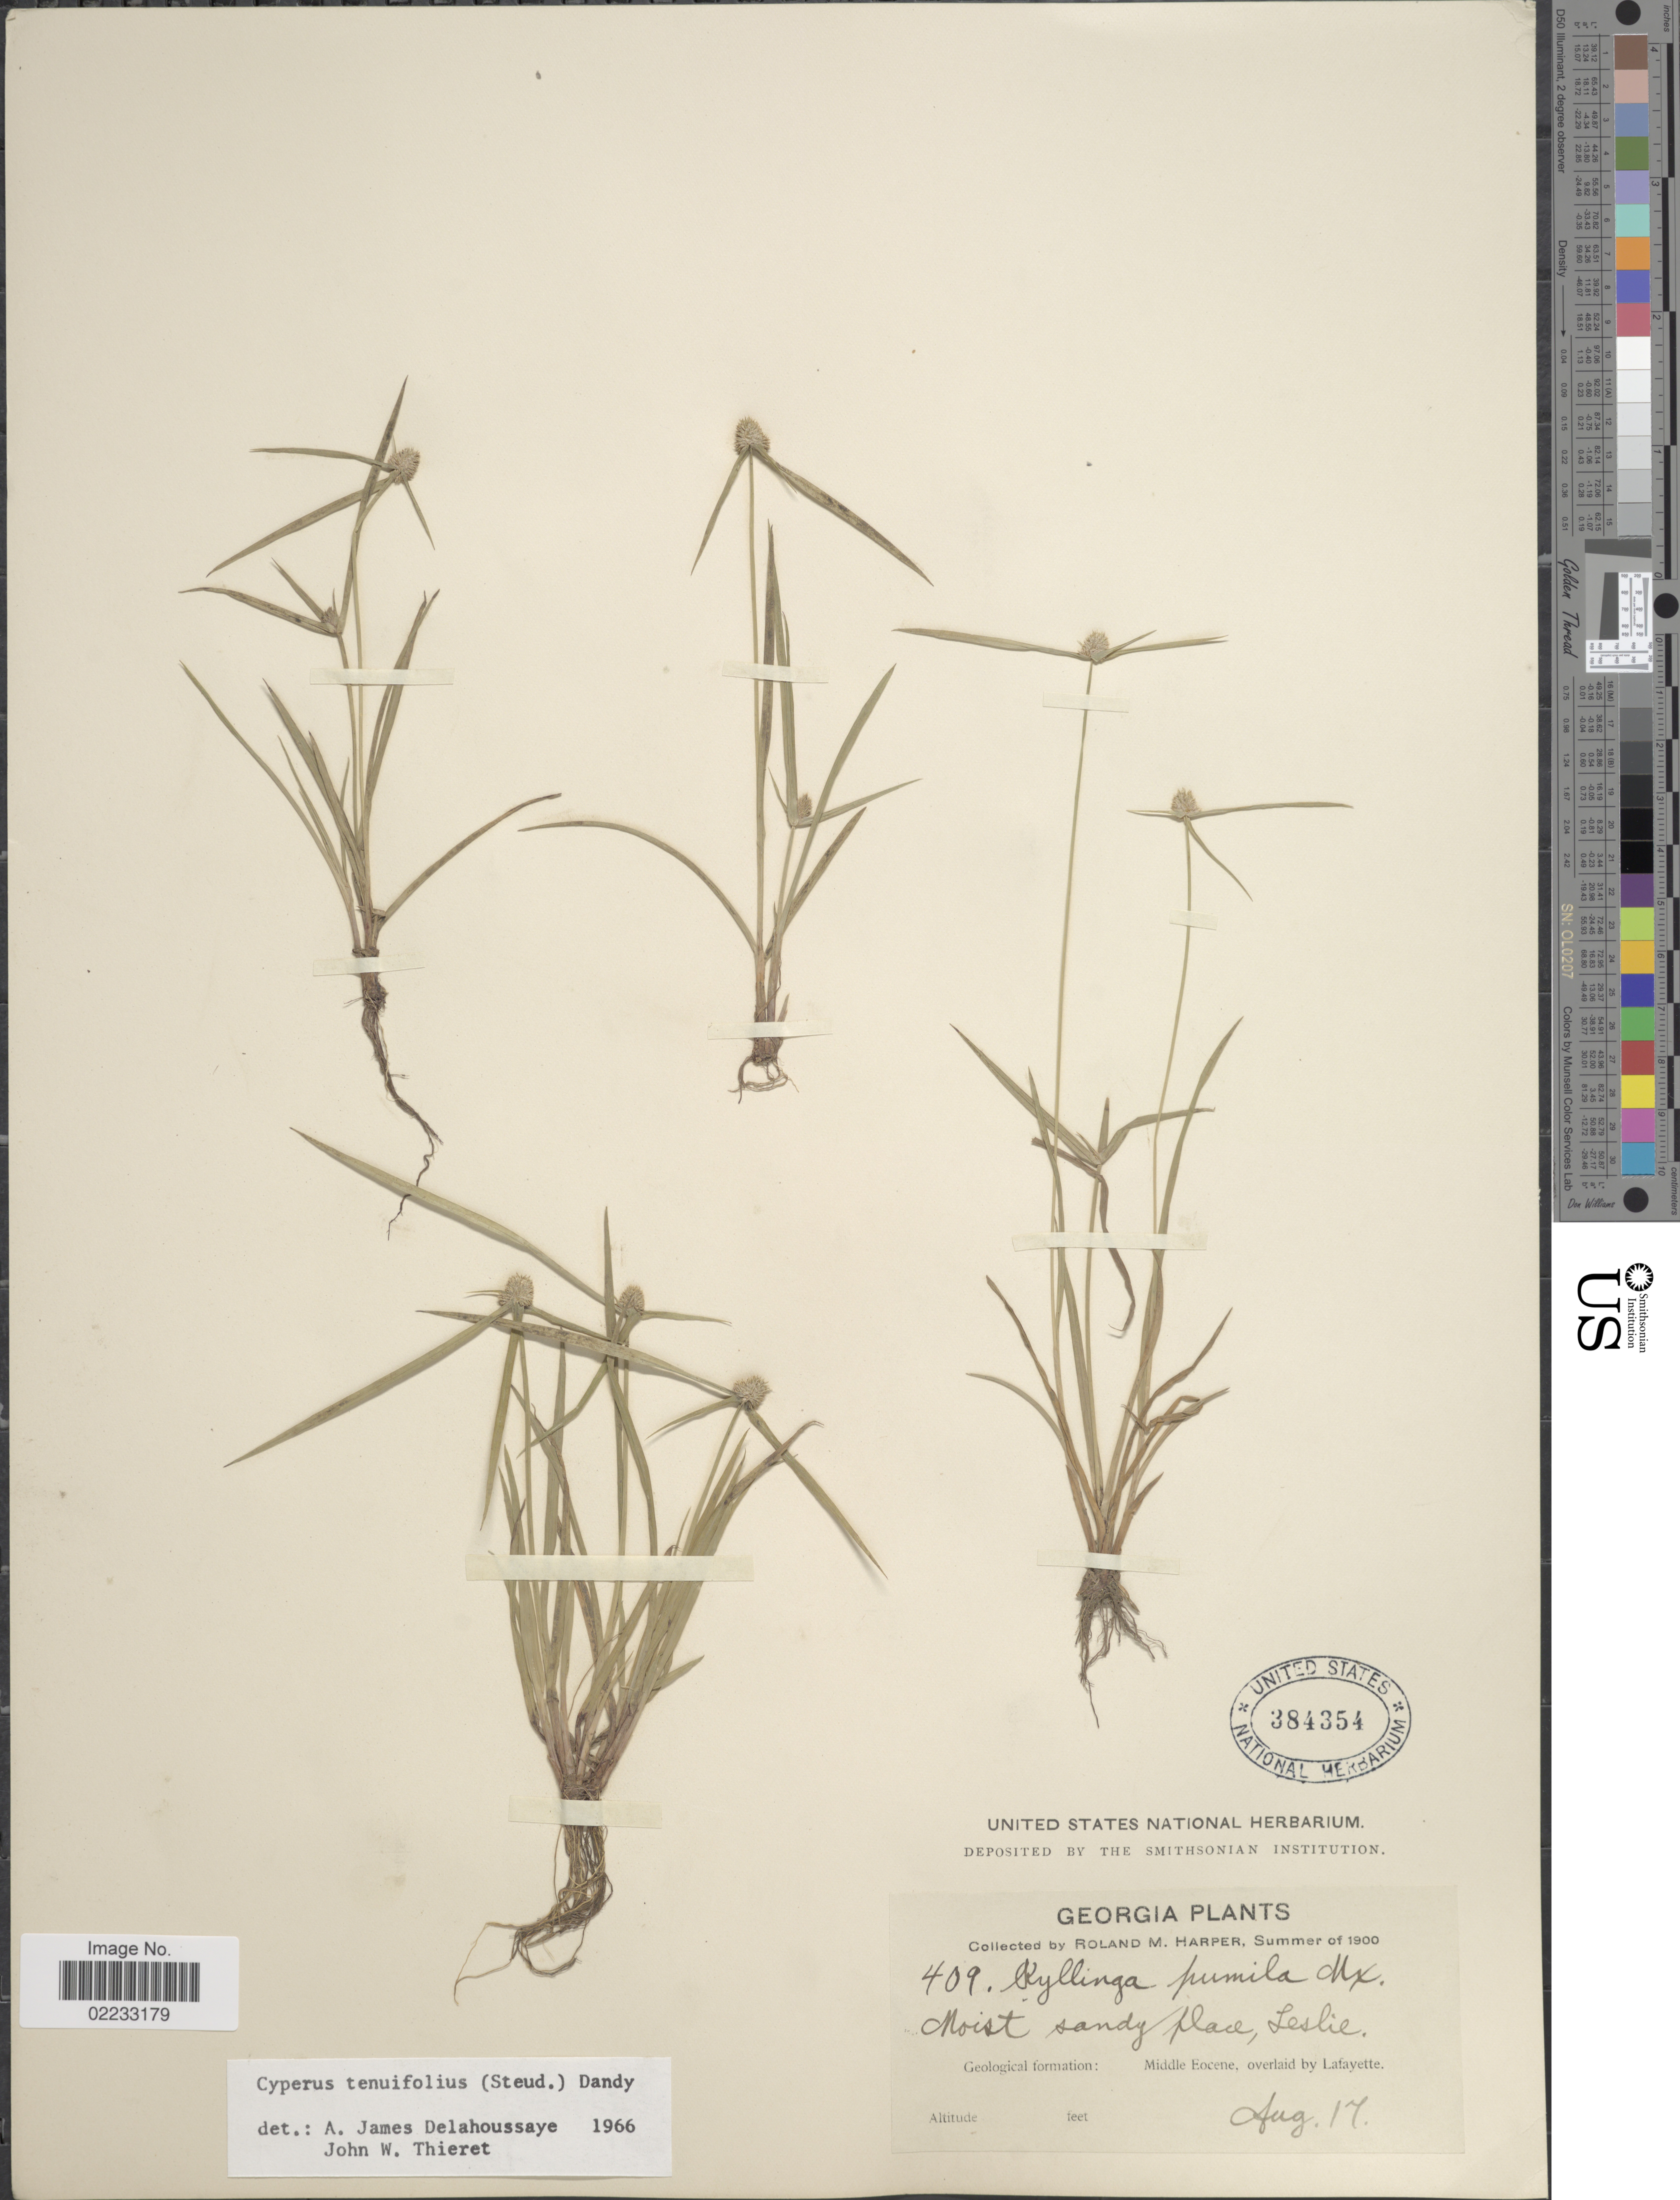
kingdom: Plantae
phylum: Tracheophyta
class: Liliopsida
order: Poales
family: Cyperaceae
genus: Cyperus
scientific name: Cyperus hortensis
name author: (Salzm. ex Steud.) Dorr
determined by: Strong, Mark T., (BOT), Smithsonian Institution - National Museum of Natural History (UNITED STATES)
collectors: R. M. Harper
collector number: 409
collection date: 1900-08-17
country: United States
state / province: Georgia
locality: Leslie, Middle Eocene, overlaid by Lafayette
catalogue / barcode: US 384354